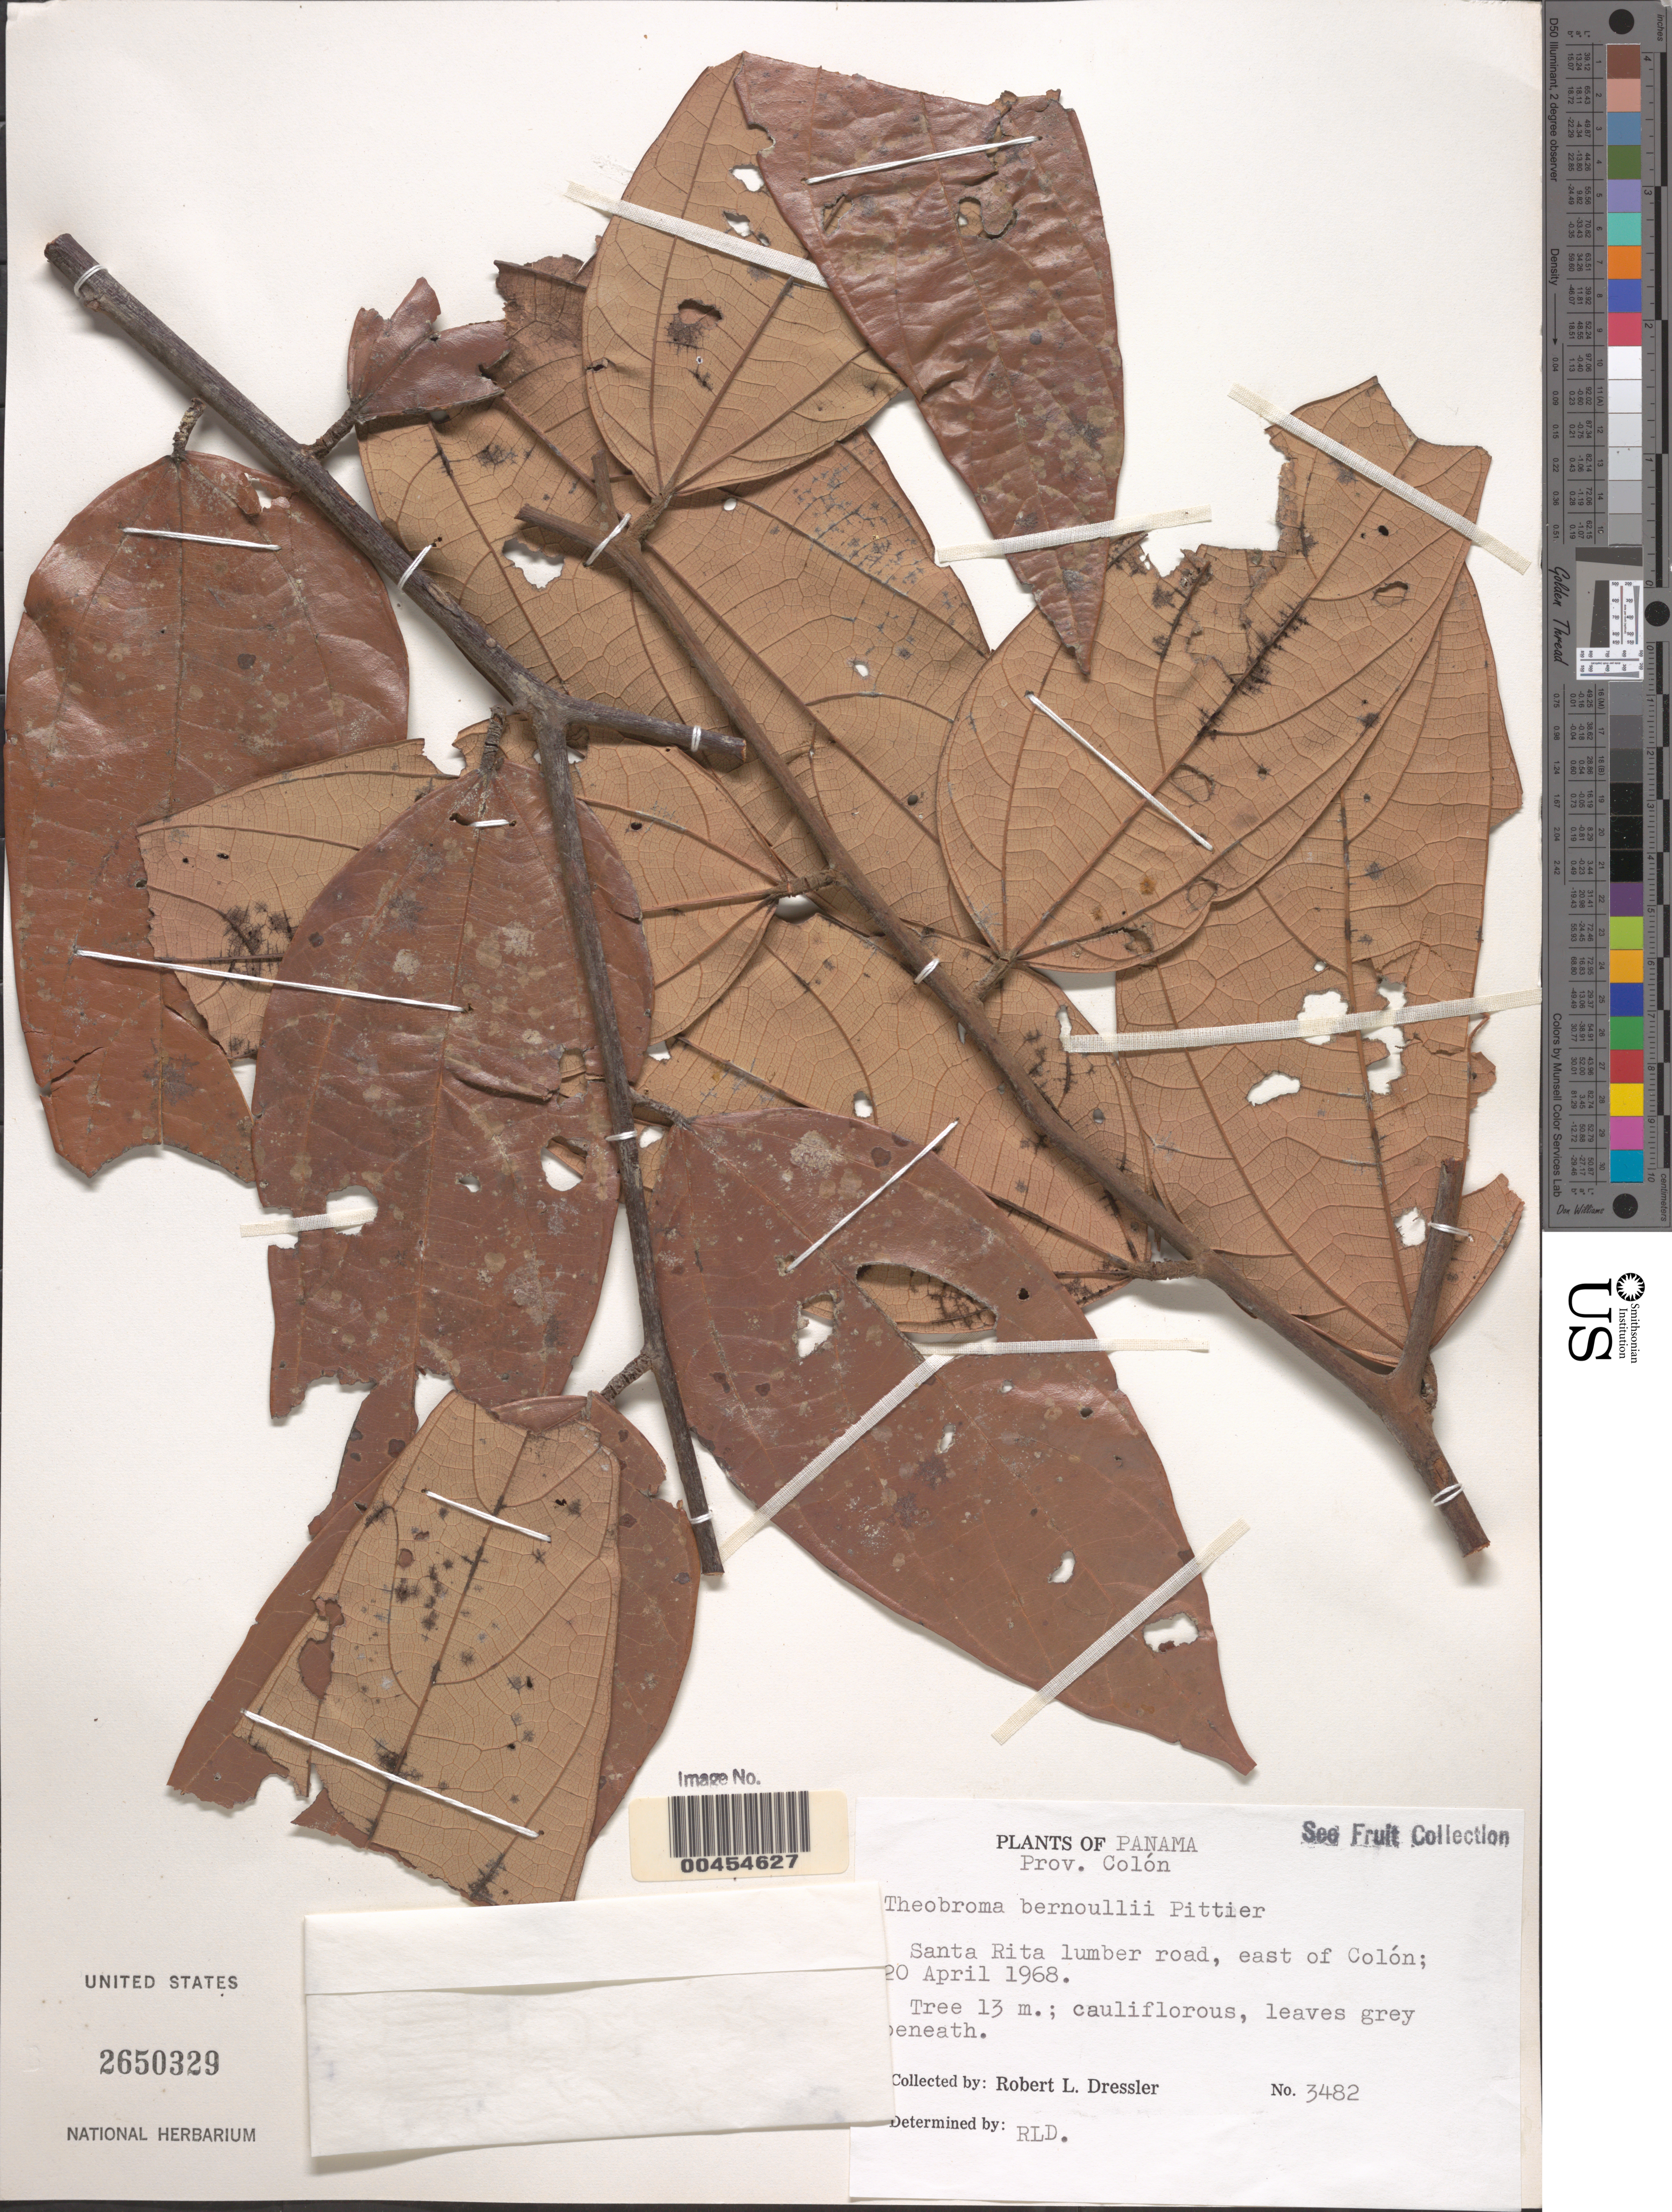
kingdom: Plantae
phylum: Tracheophyta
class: Magnoliopsida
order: Malvales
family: Malvaceae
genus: Theobroma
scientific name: Theobroma glaucum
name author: H. Karst.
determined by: Dorr, L. J., (BOT), Smithsonian Institution - National Museum of Natural History (UNITED STATES)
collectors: R. Dressler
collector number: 3482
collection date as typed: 20 Apr 1968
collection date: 1968-04-20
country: Panama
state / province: Colón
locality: Santa Rita lumber road; E of Colón. Santa Rita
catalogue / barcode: US 2650329